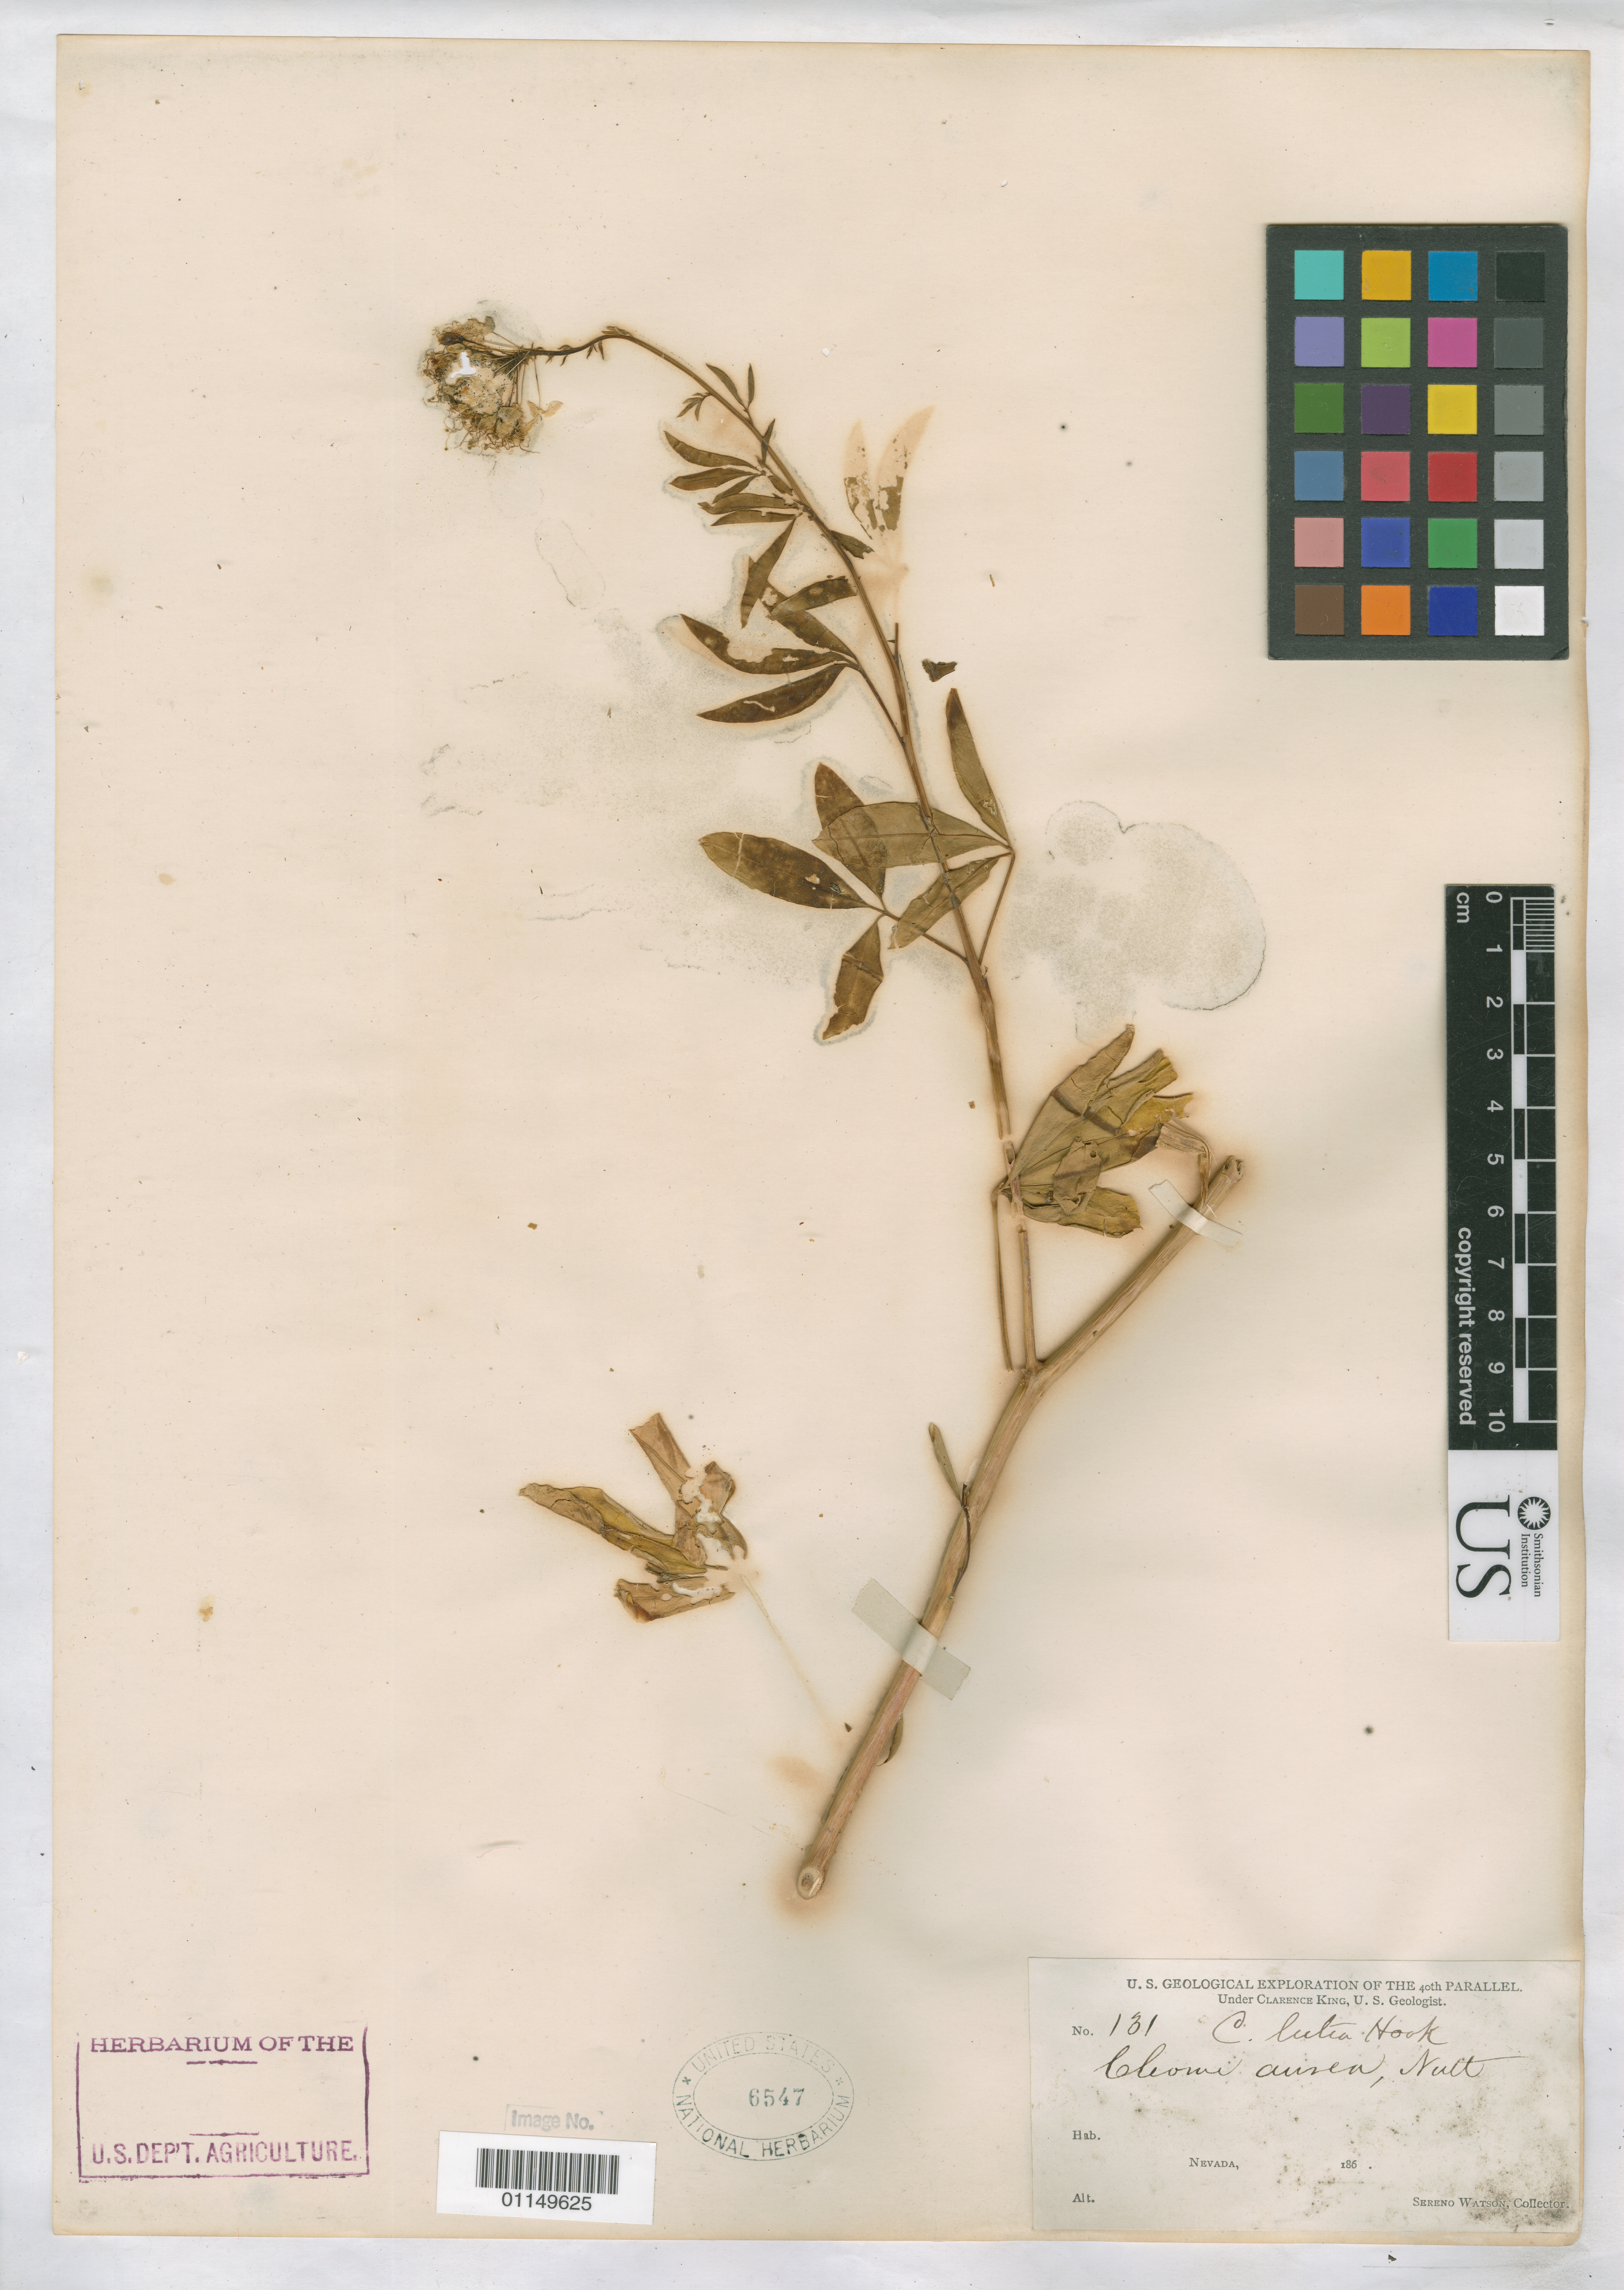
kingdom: Plantae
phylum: Tracheophyta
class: Magnoliopsida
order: Brassicales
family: Cleomaceae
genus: Cleomella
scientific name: Cleomella lutea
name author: (Hook.) Roalson & J.C. Hall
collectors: S. Watson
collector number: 131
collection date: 1860/1869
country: United States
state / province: Nevada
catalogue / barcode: US 6547